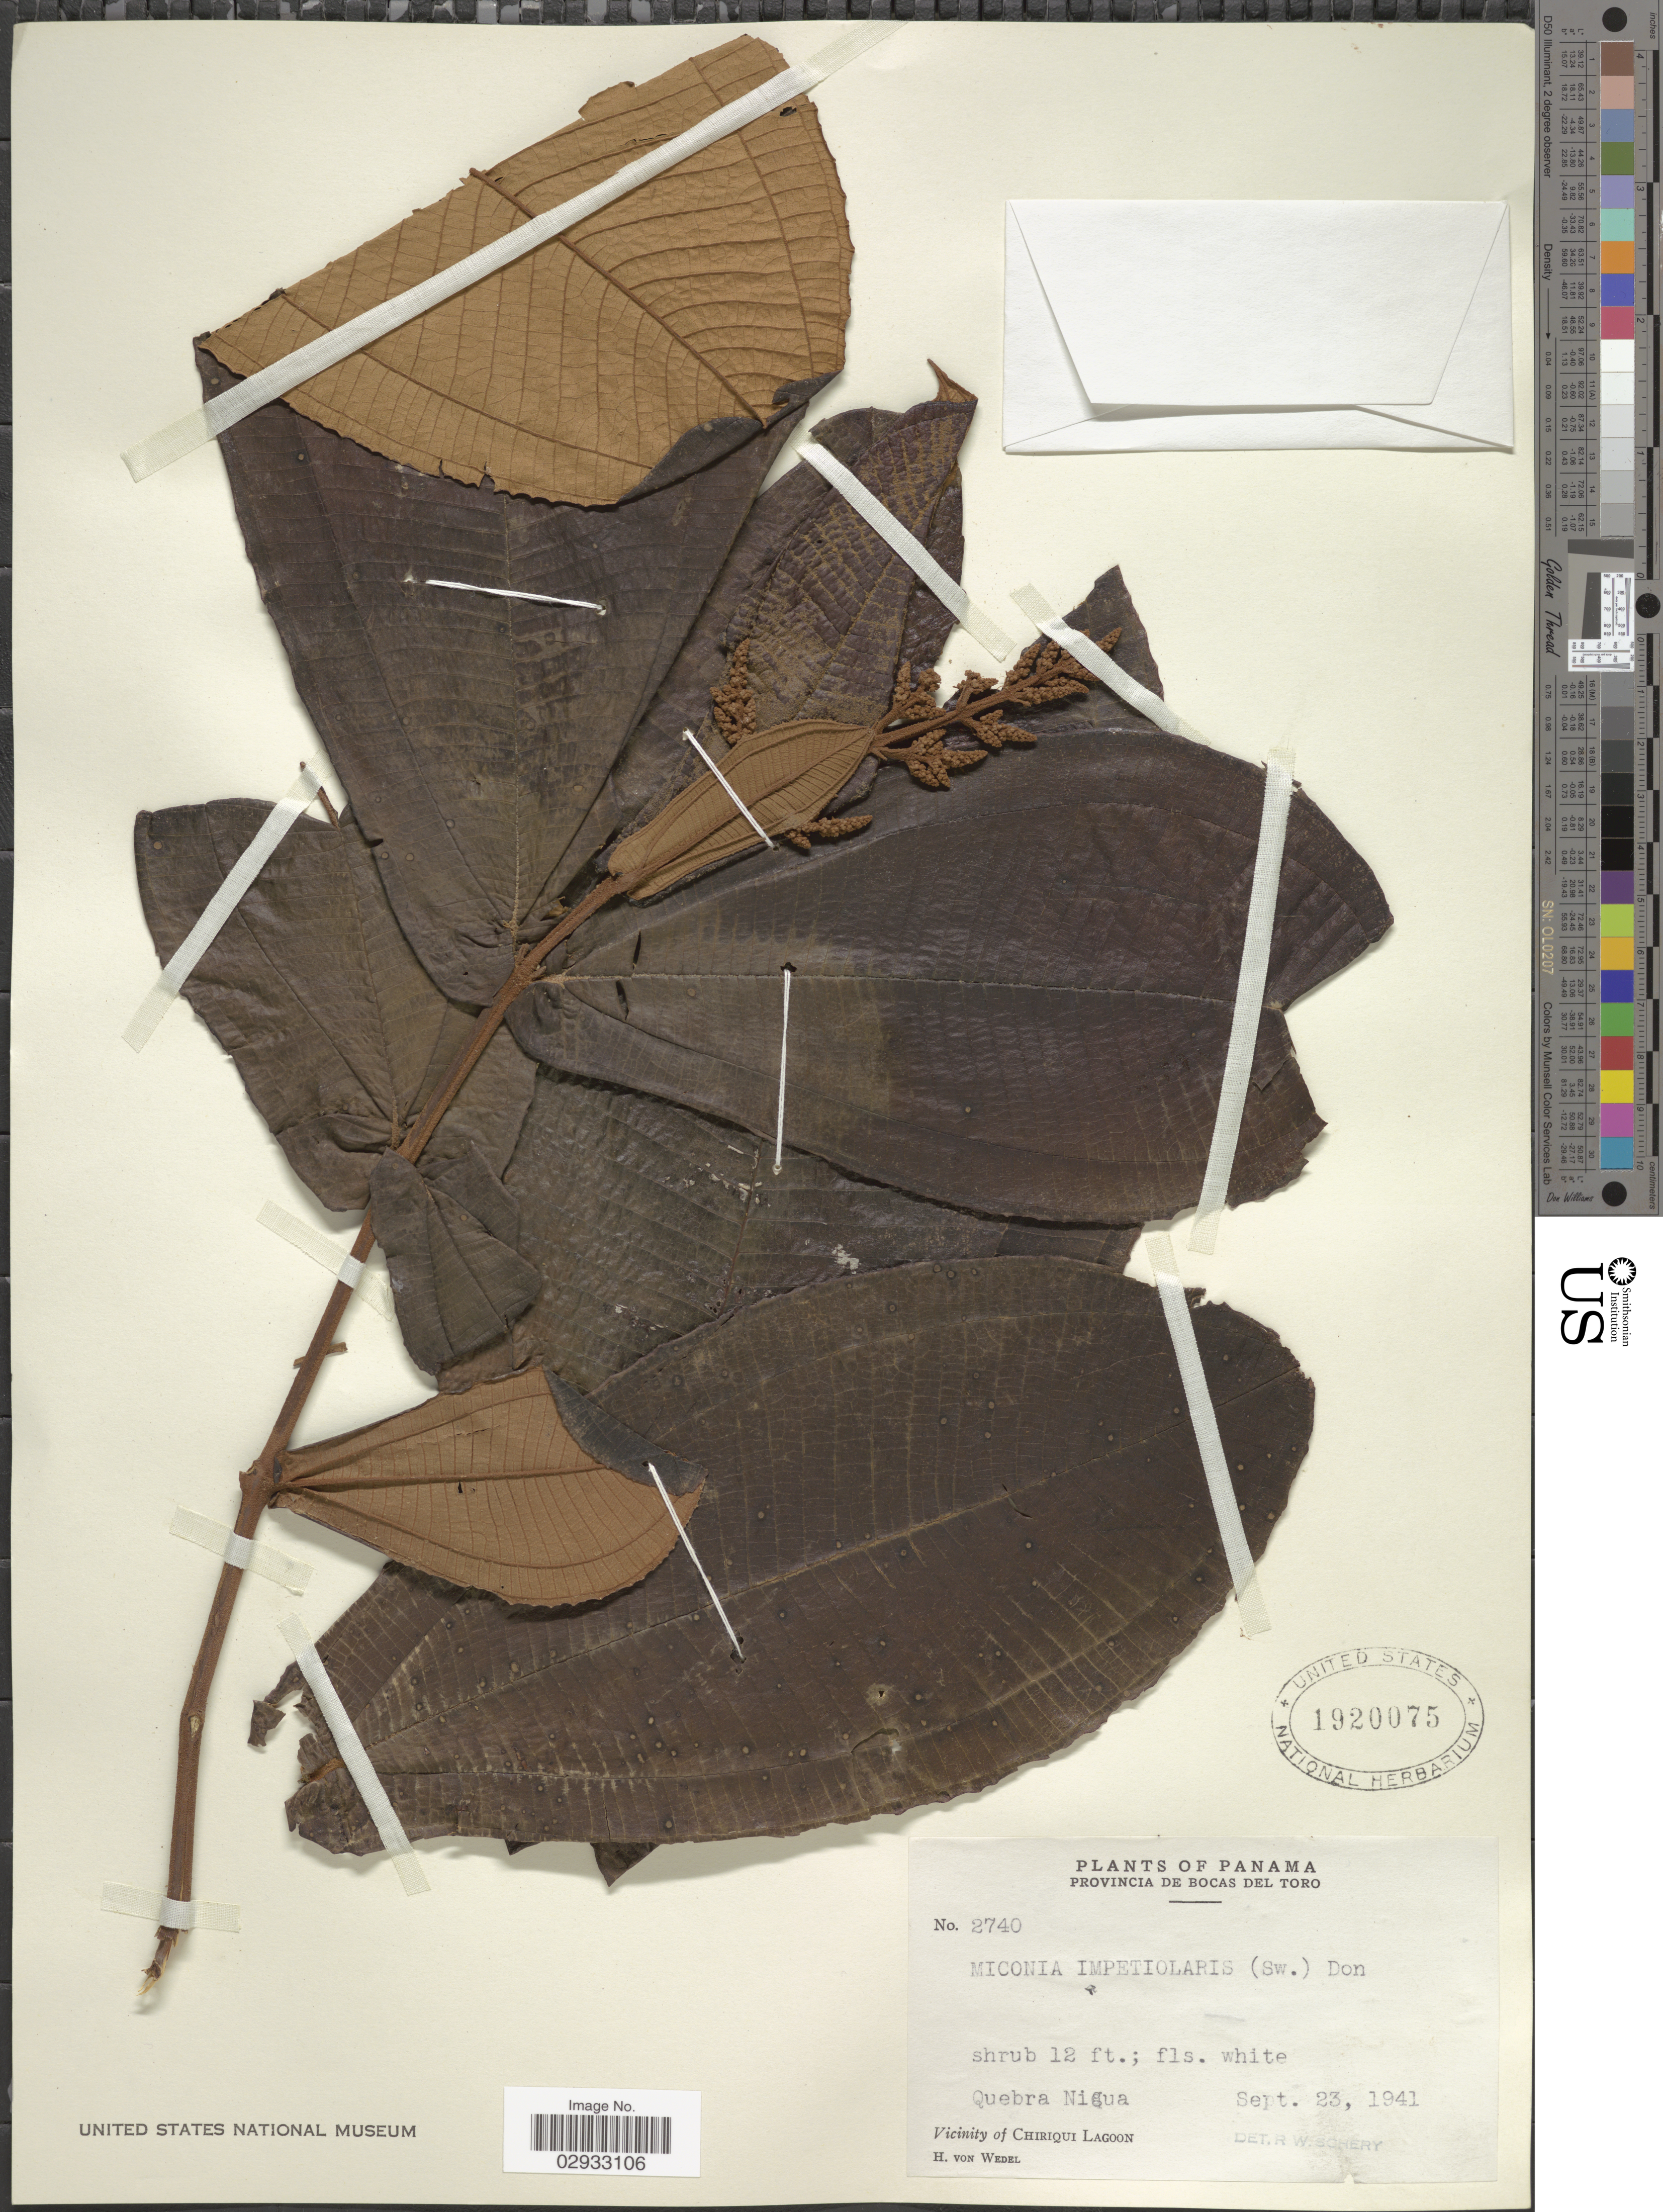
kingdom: Plantae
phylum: Tracheophyta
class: Magnoliopsida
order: Myrtales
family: Melastomataceae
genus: Miconia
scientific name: Miconia impetiolaris var. pandurifolia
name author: Naudin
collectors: H. von Wedel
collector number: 2740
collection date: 1941-09-23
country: Panama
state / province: Bocas del Toro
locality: Provincia de Bocas Del Toro. Quebra Nigua. Vicinity of Chiriqui Lagoon.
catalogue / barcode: US 1920075